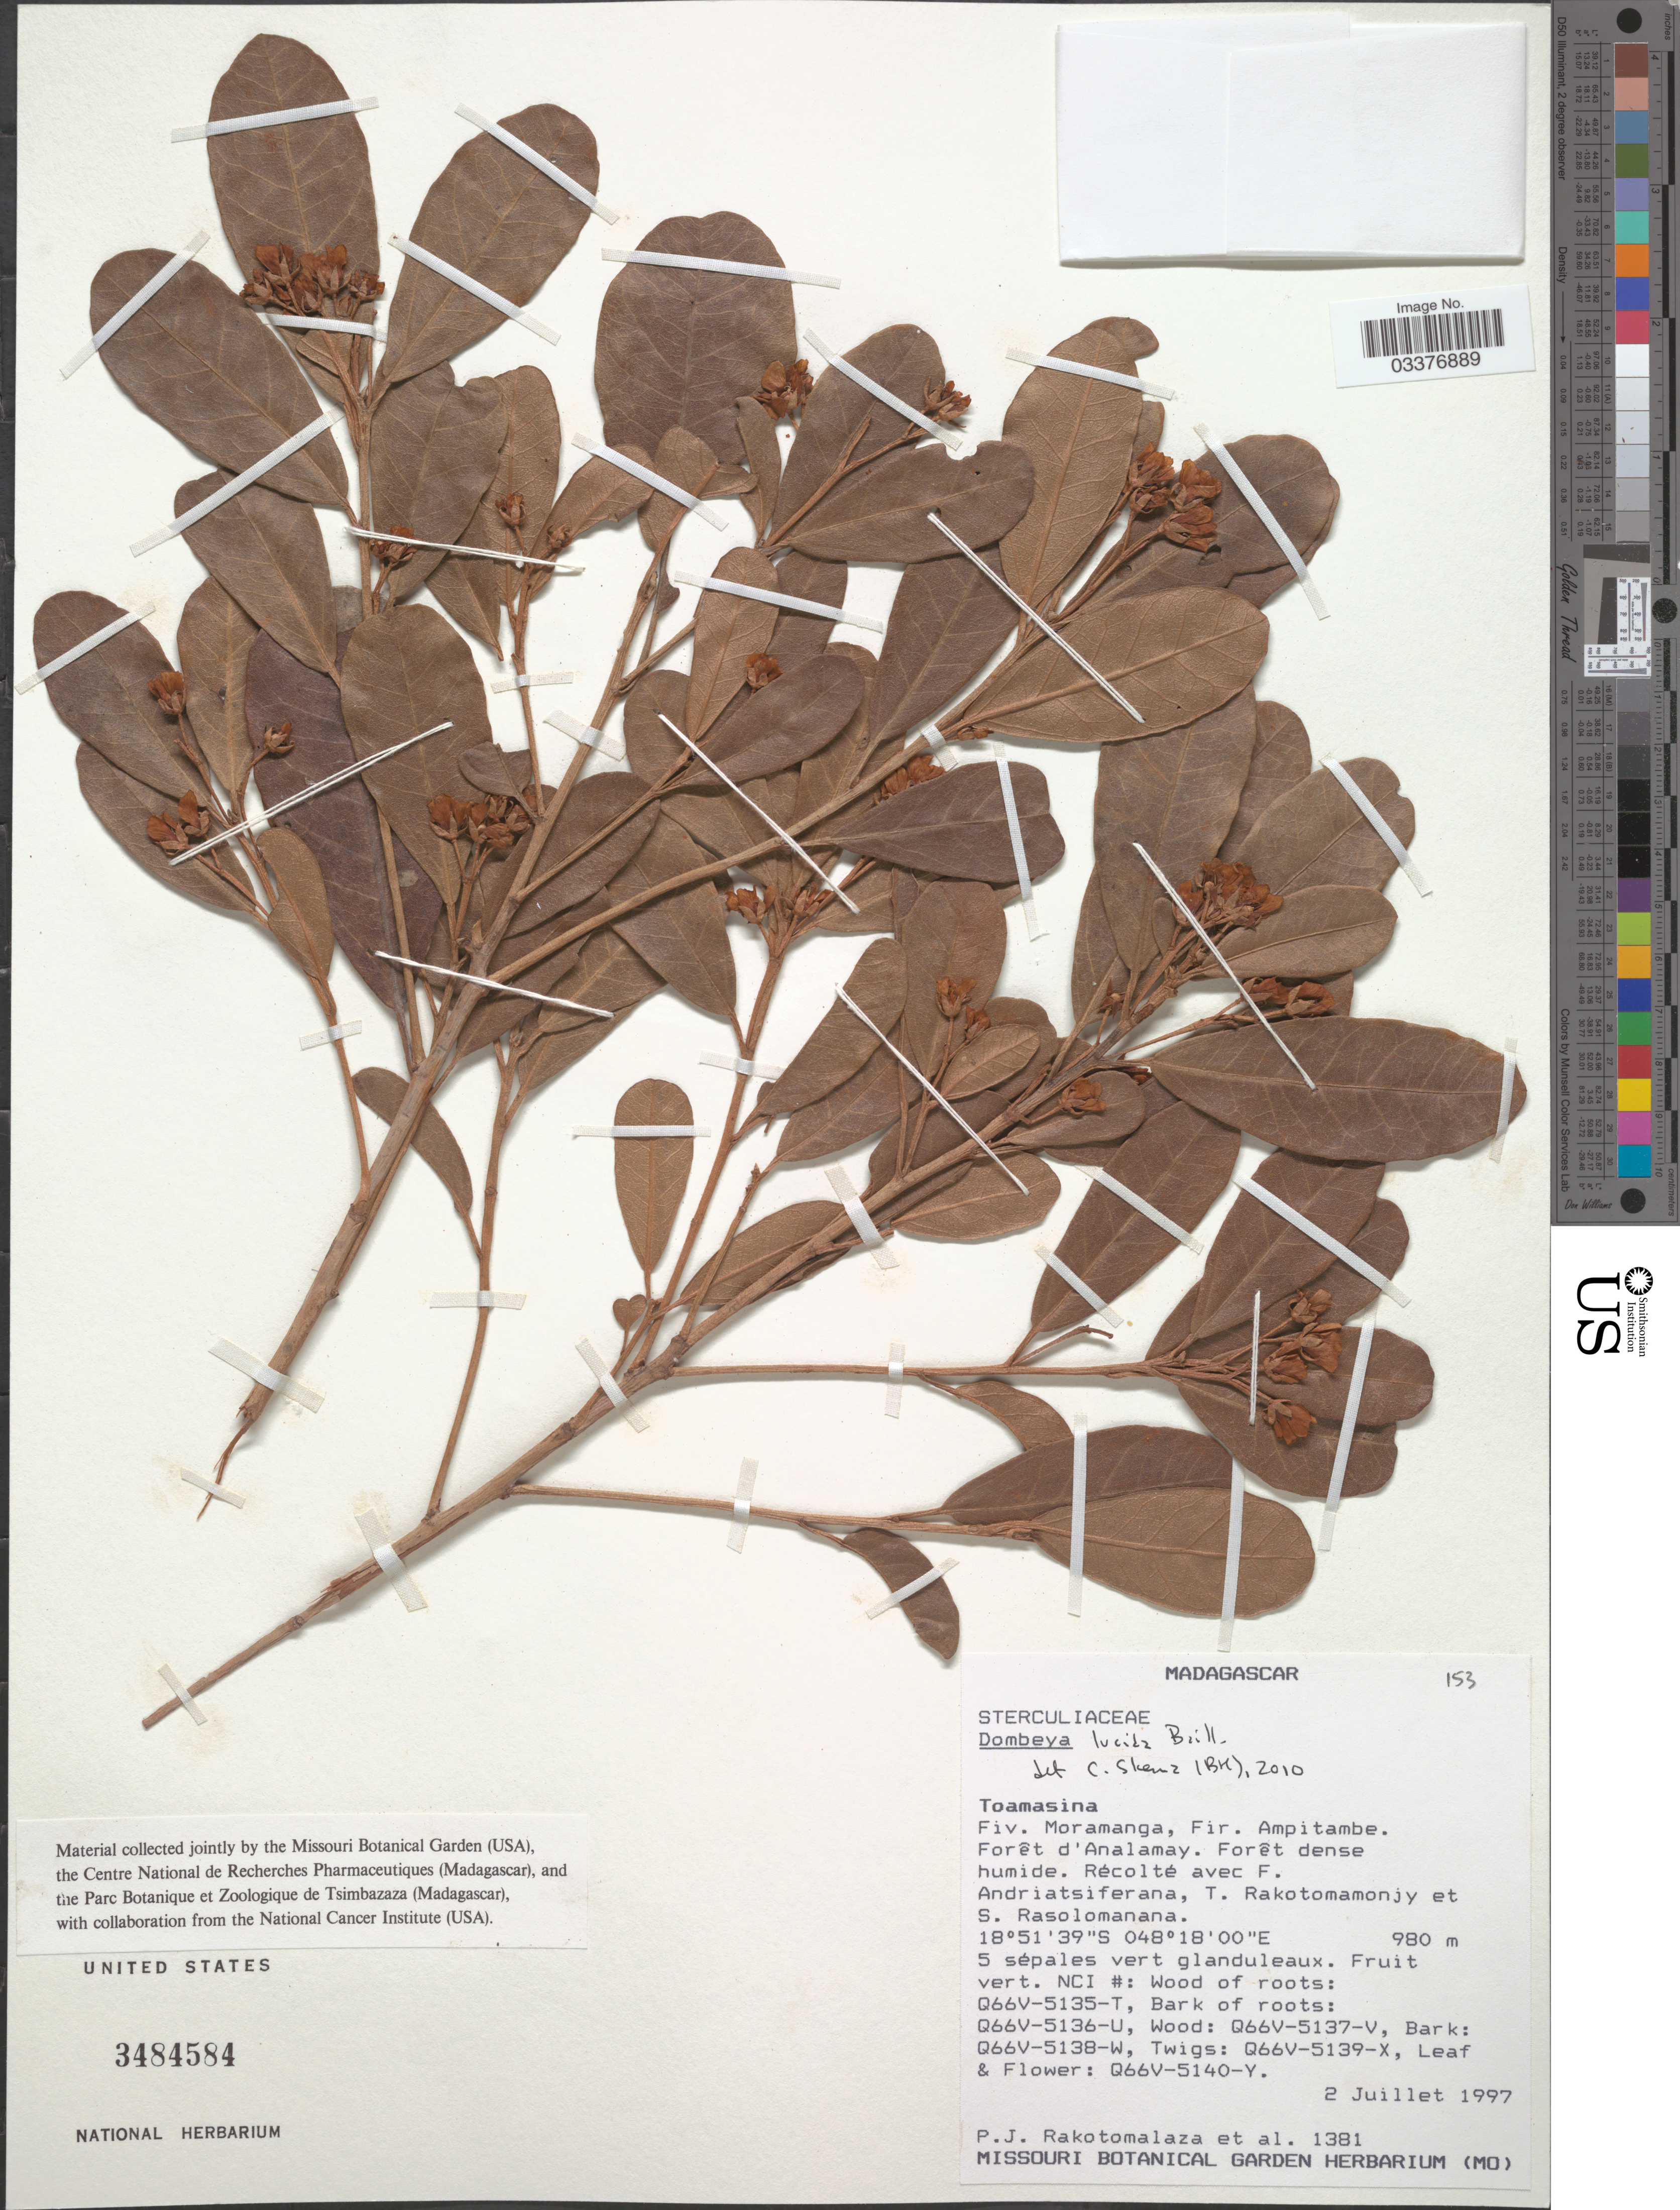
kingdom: Plantae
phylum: Tracheophyta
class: Magnoliopsida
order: Malvales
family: Malvaceae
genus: Dombeya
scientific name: Dombeya lucida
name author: Baill.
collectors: P. J. Rakotomalaza, F. Andriatsiferana, T. Rakotomamonjy & S. Rasolomanana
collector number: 1381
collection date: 1997-07-02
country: Madagascar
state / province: Alaotra Mangoro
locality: Fiv. Moramanga, Fir. Ampitambe. Forêt d'Analamay.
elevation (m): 980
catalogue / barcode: US 3484584